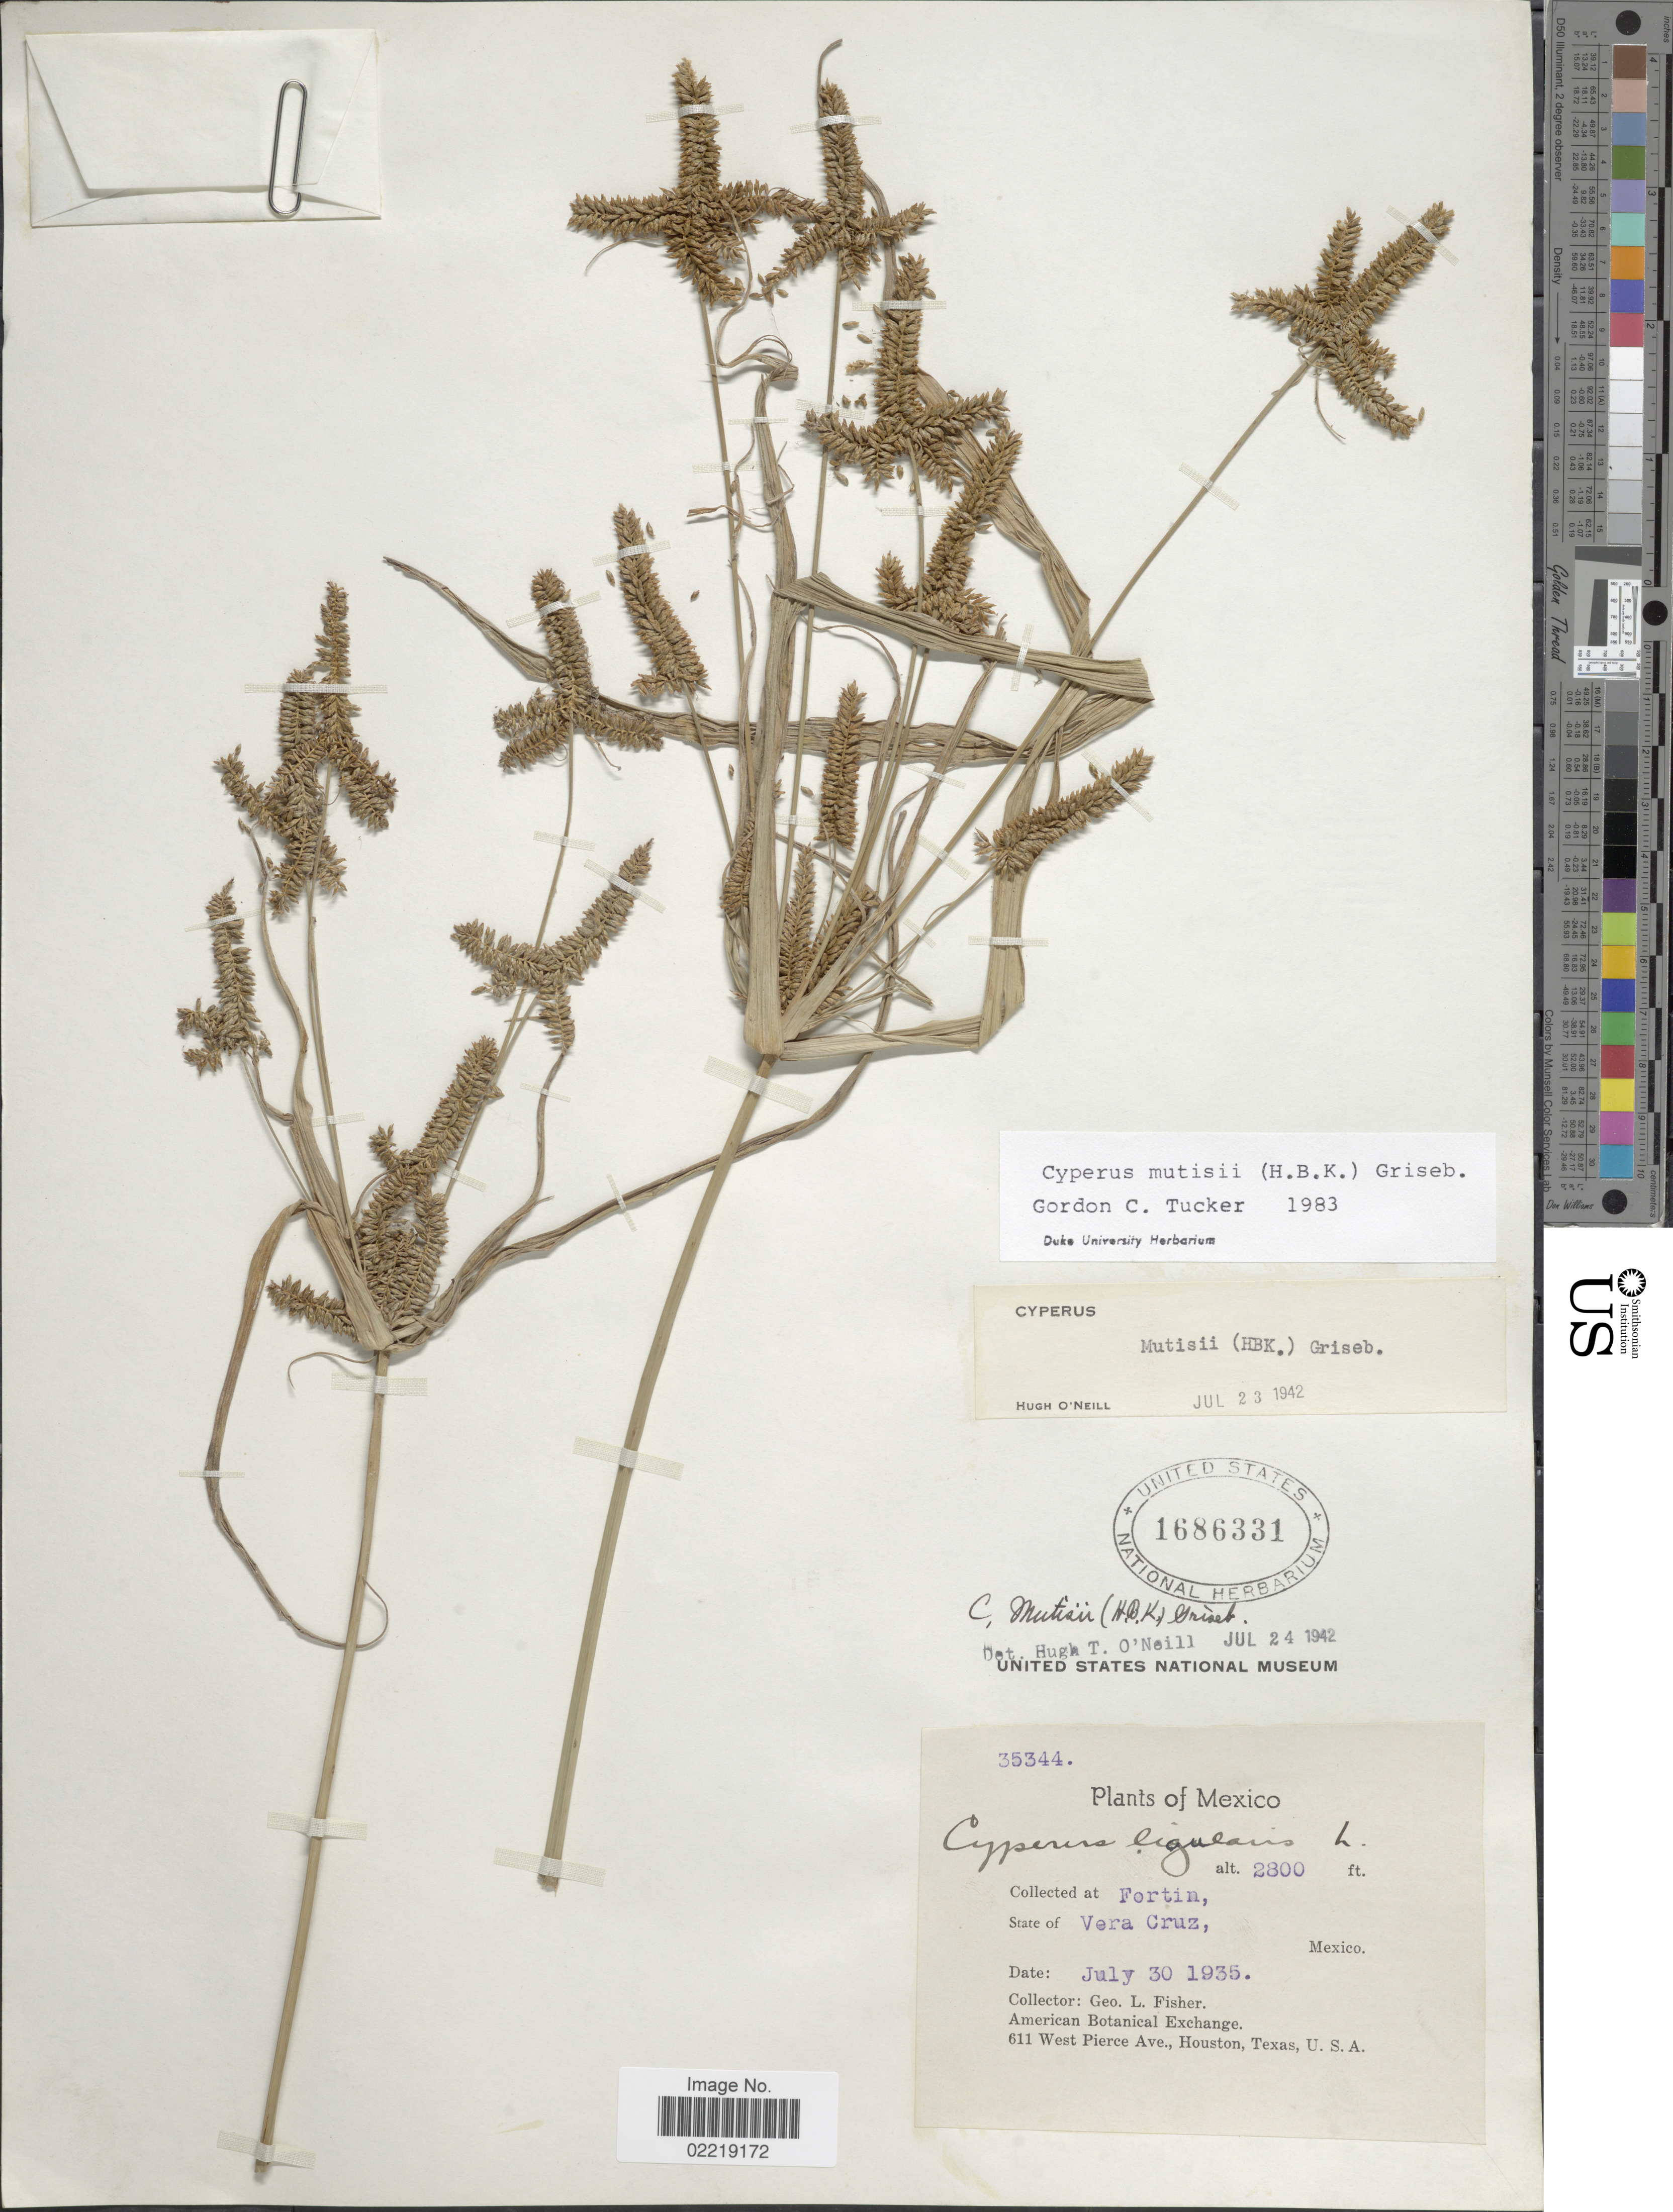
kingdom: Plantae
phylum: Tracheophyta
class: Liliopsida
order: Poales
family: Cyperaceae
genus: Cyperus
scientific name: Cyperus mutisii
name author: (Kunth) Andersson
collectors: G. L. Fisher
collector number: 35344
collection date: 1935-07-30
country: Mexico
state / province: Veracruz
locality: Fortin, State of Vera Cruz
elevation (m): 853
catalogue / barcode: US 1686331